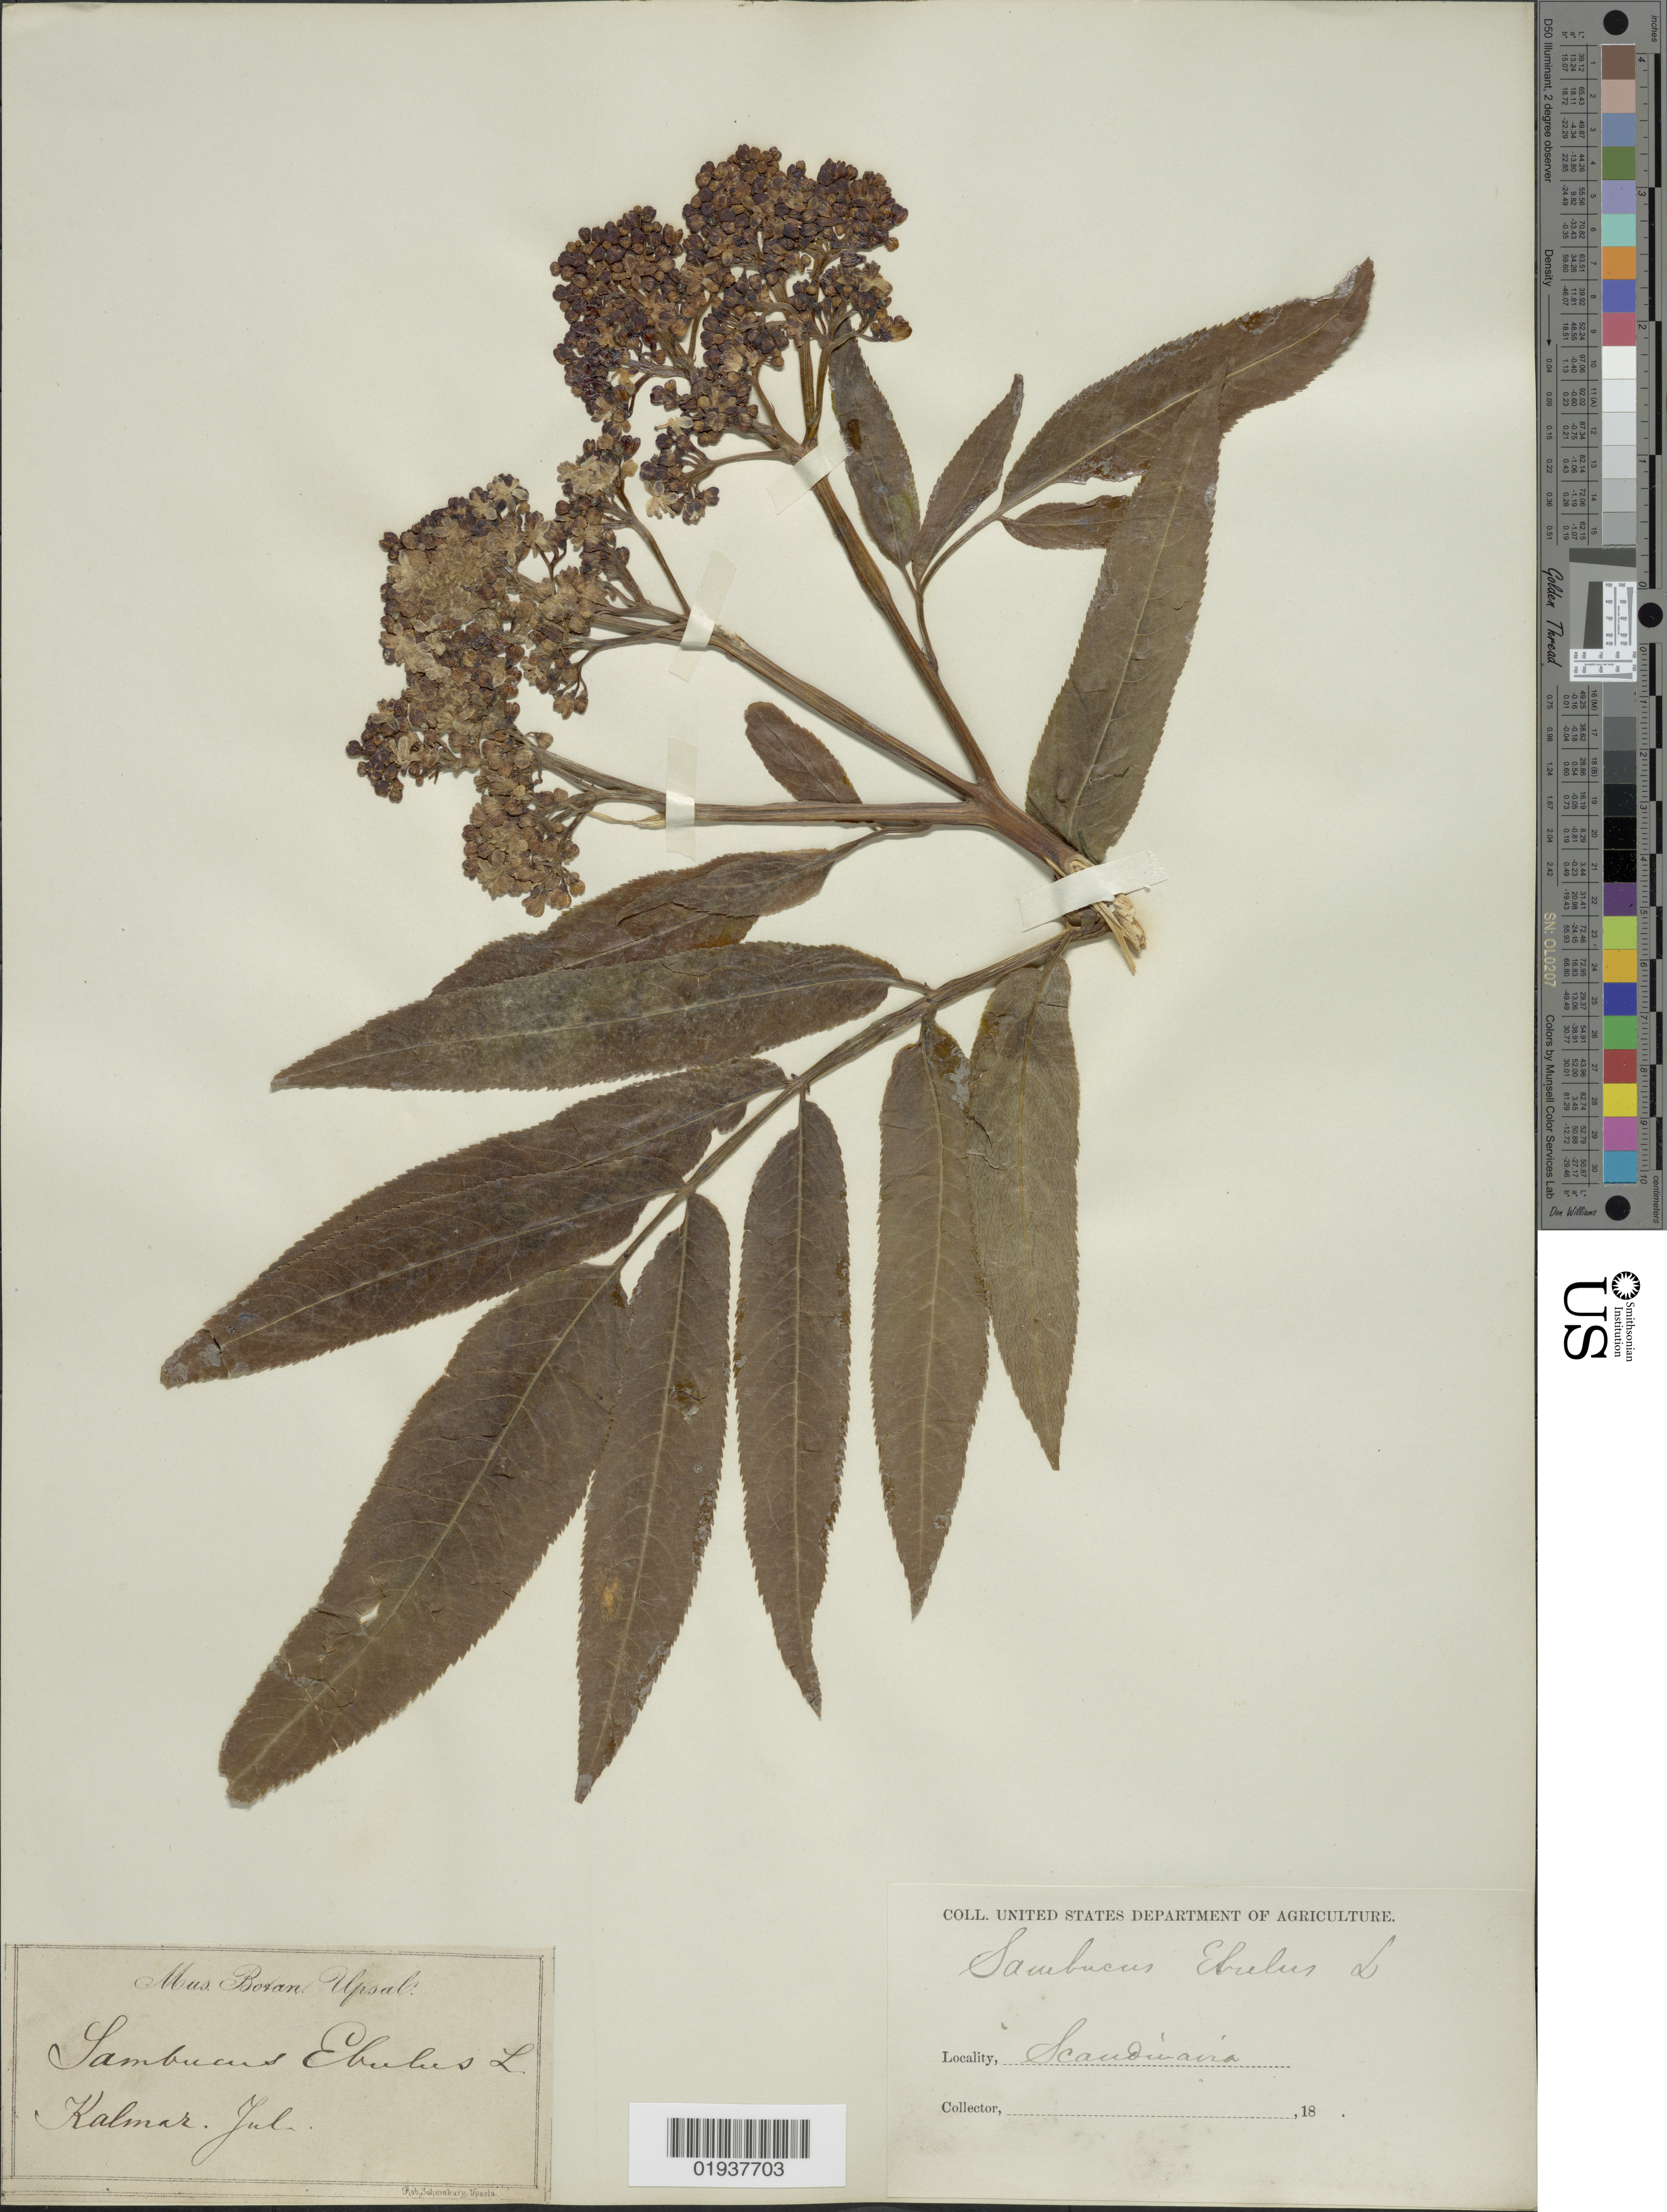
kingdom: Plantae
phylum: Tracheophyta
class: Magnoliopsida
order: Dipsacales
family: Viburnaceae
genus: Sambucus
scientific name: Sambucus ebulus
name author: L.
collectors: ex herb. Mus. Botan. Upsal.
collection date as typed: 18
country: Sweden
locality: Kalmar, Scandinavia.